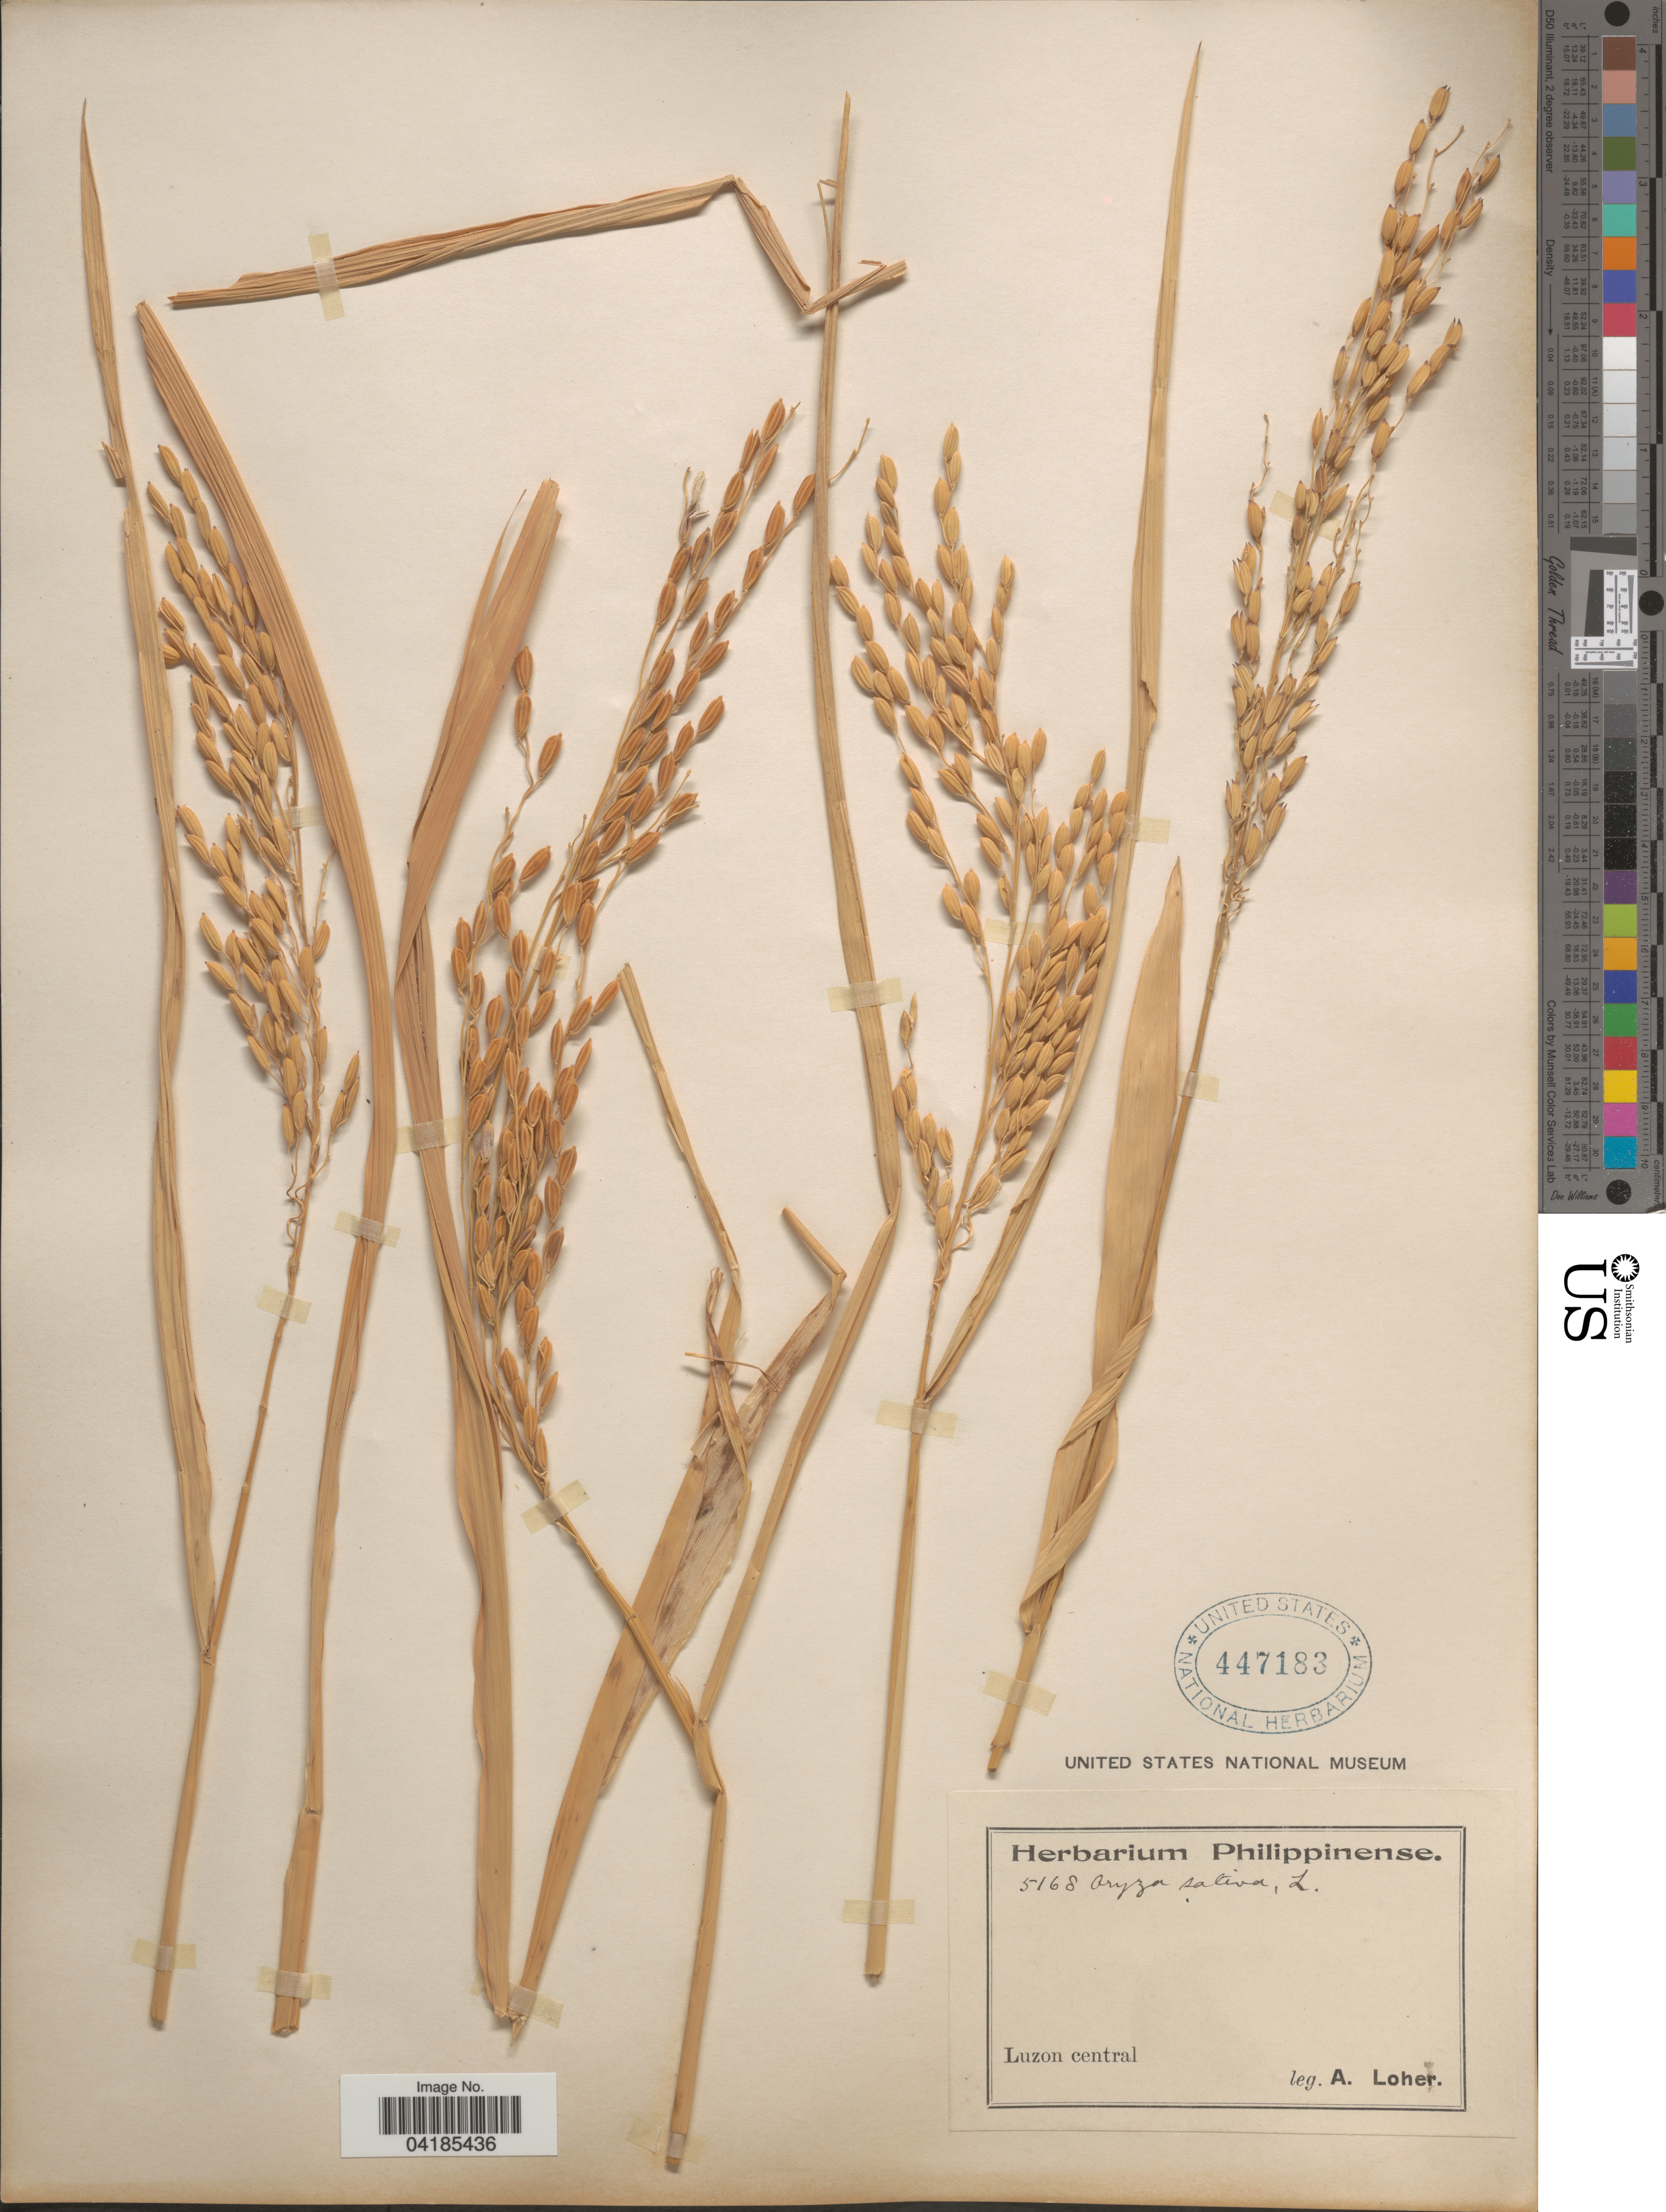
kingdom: Plantae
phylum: Tracheophyta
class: Liliopsida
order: Poales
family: Poaceae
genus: Oryza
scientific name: Oryza sativa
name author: L.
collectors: A. Loher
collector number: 5168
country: Philippines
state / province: Central Luzon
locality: Luzon central.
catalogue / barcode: US 447183